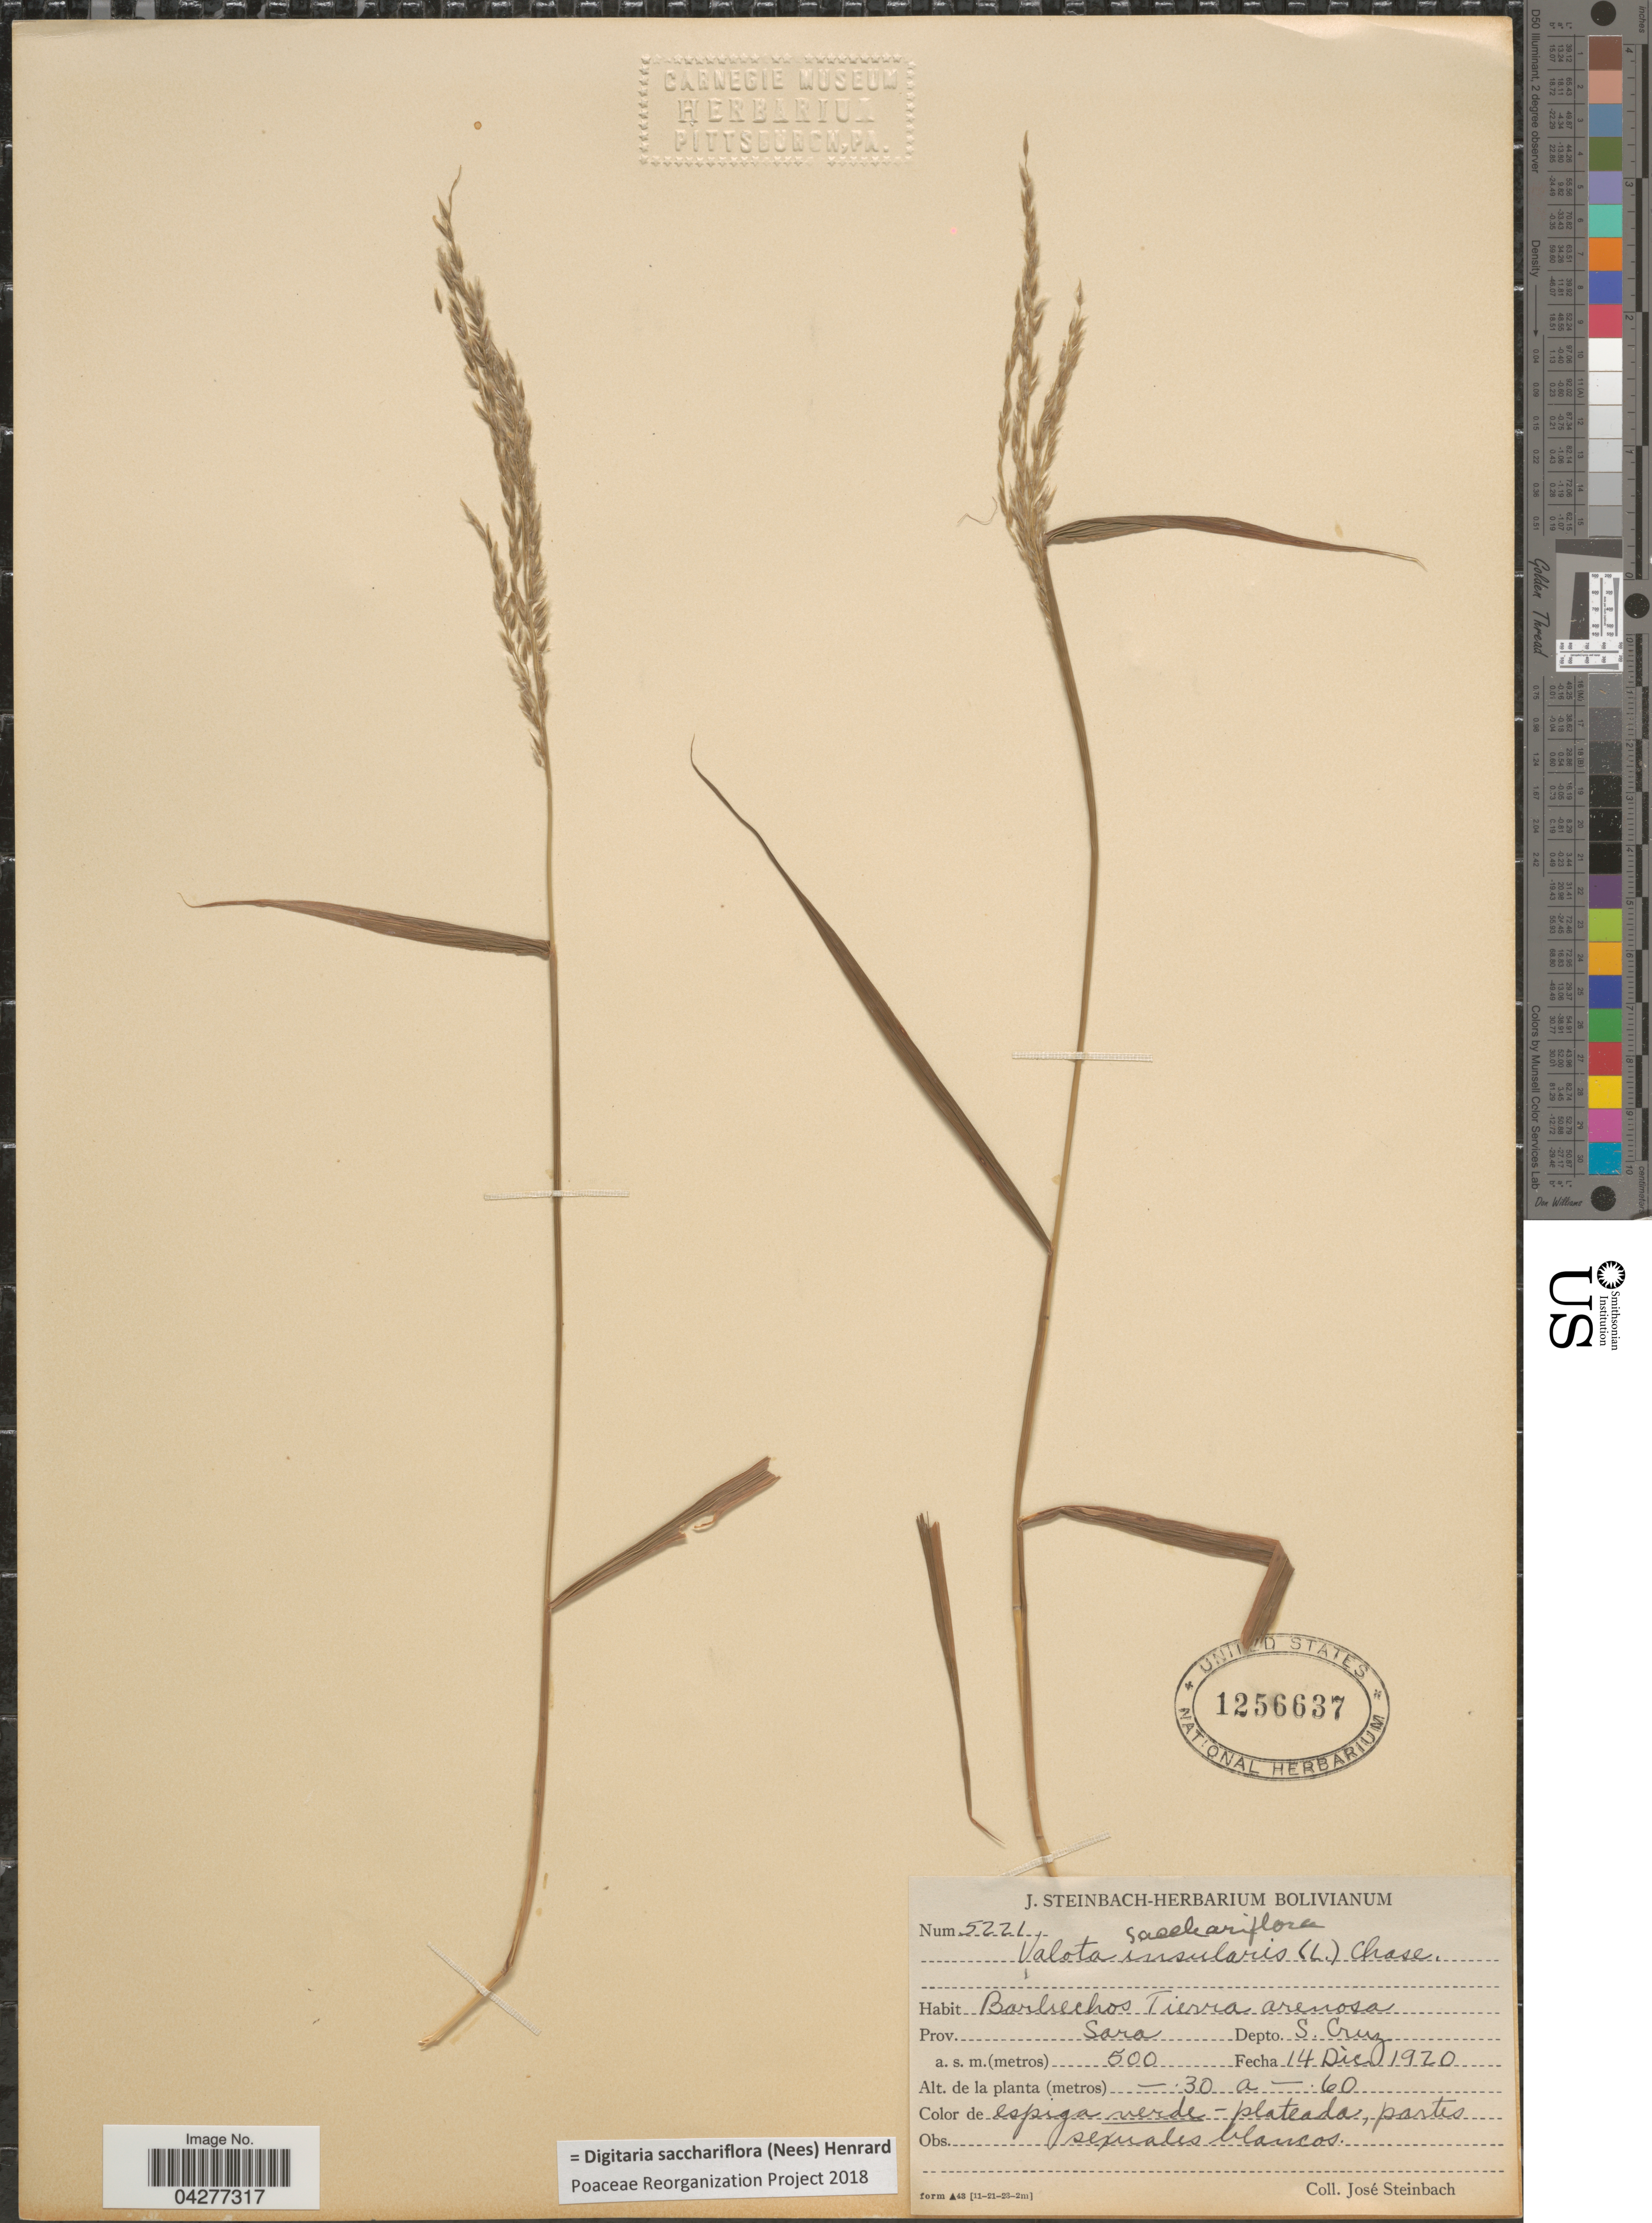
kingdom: Plantae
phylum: Tracheophyta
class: Liliopsida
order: Poales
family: Poaceae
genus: Digitaria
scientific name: Digitaria sacchariflora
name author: (Nees) Henr.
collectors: J. Steinbach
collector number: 5221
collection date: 1920-12-14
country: Bolivia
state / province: Santa Cruz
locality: Barbechos Tierra arenosa. Prov. Sara. Depto. S. Cruz.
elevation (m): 500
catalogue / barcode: US 1256637